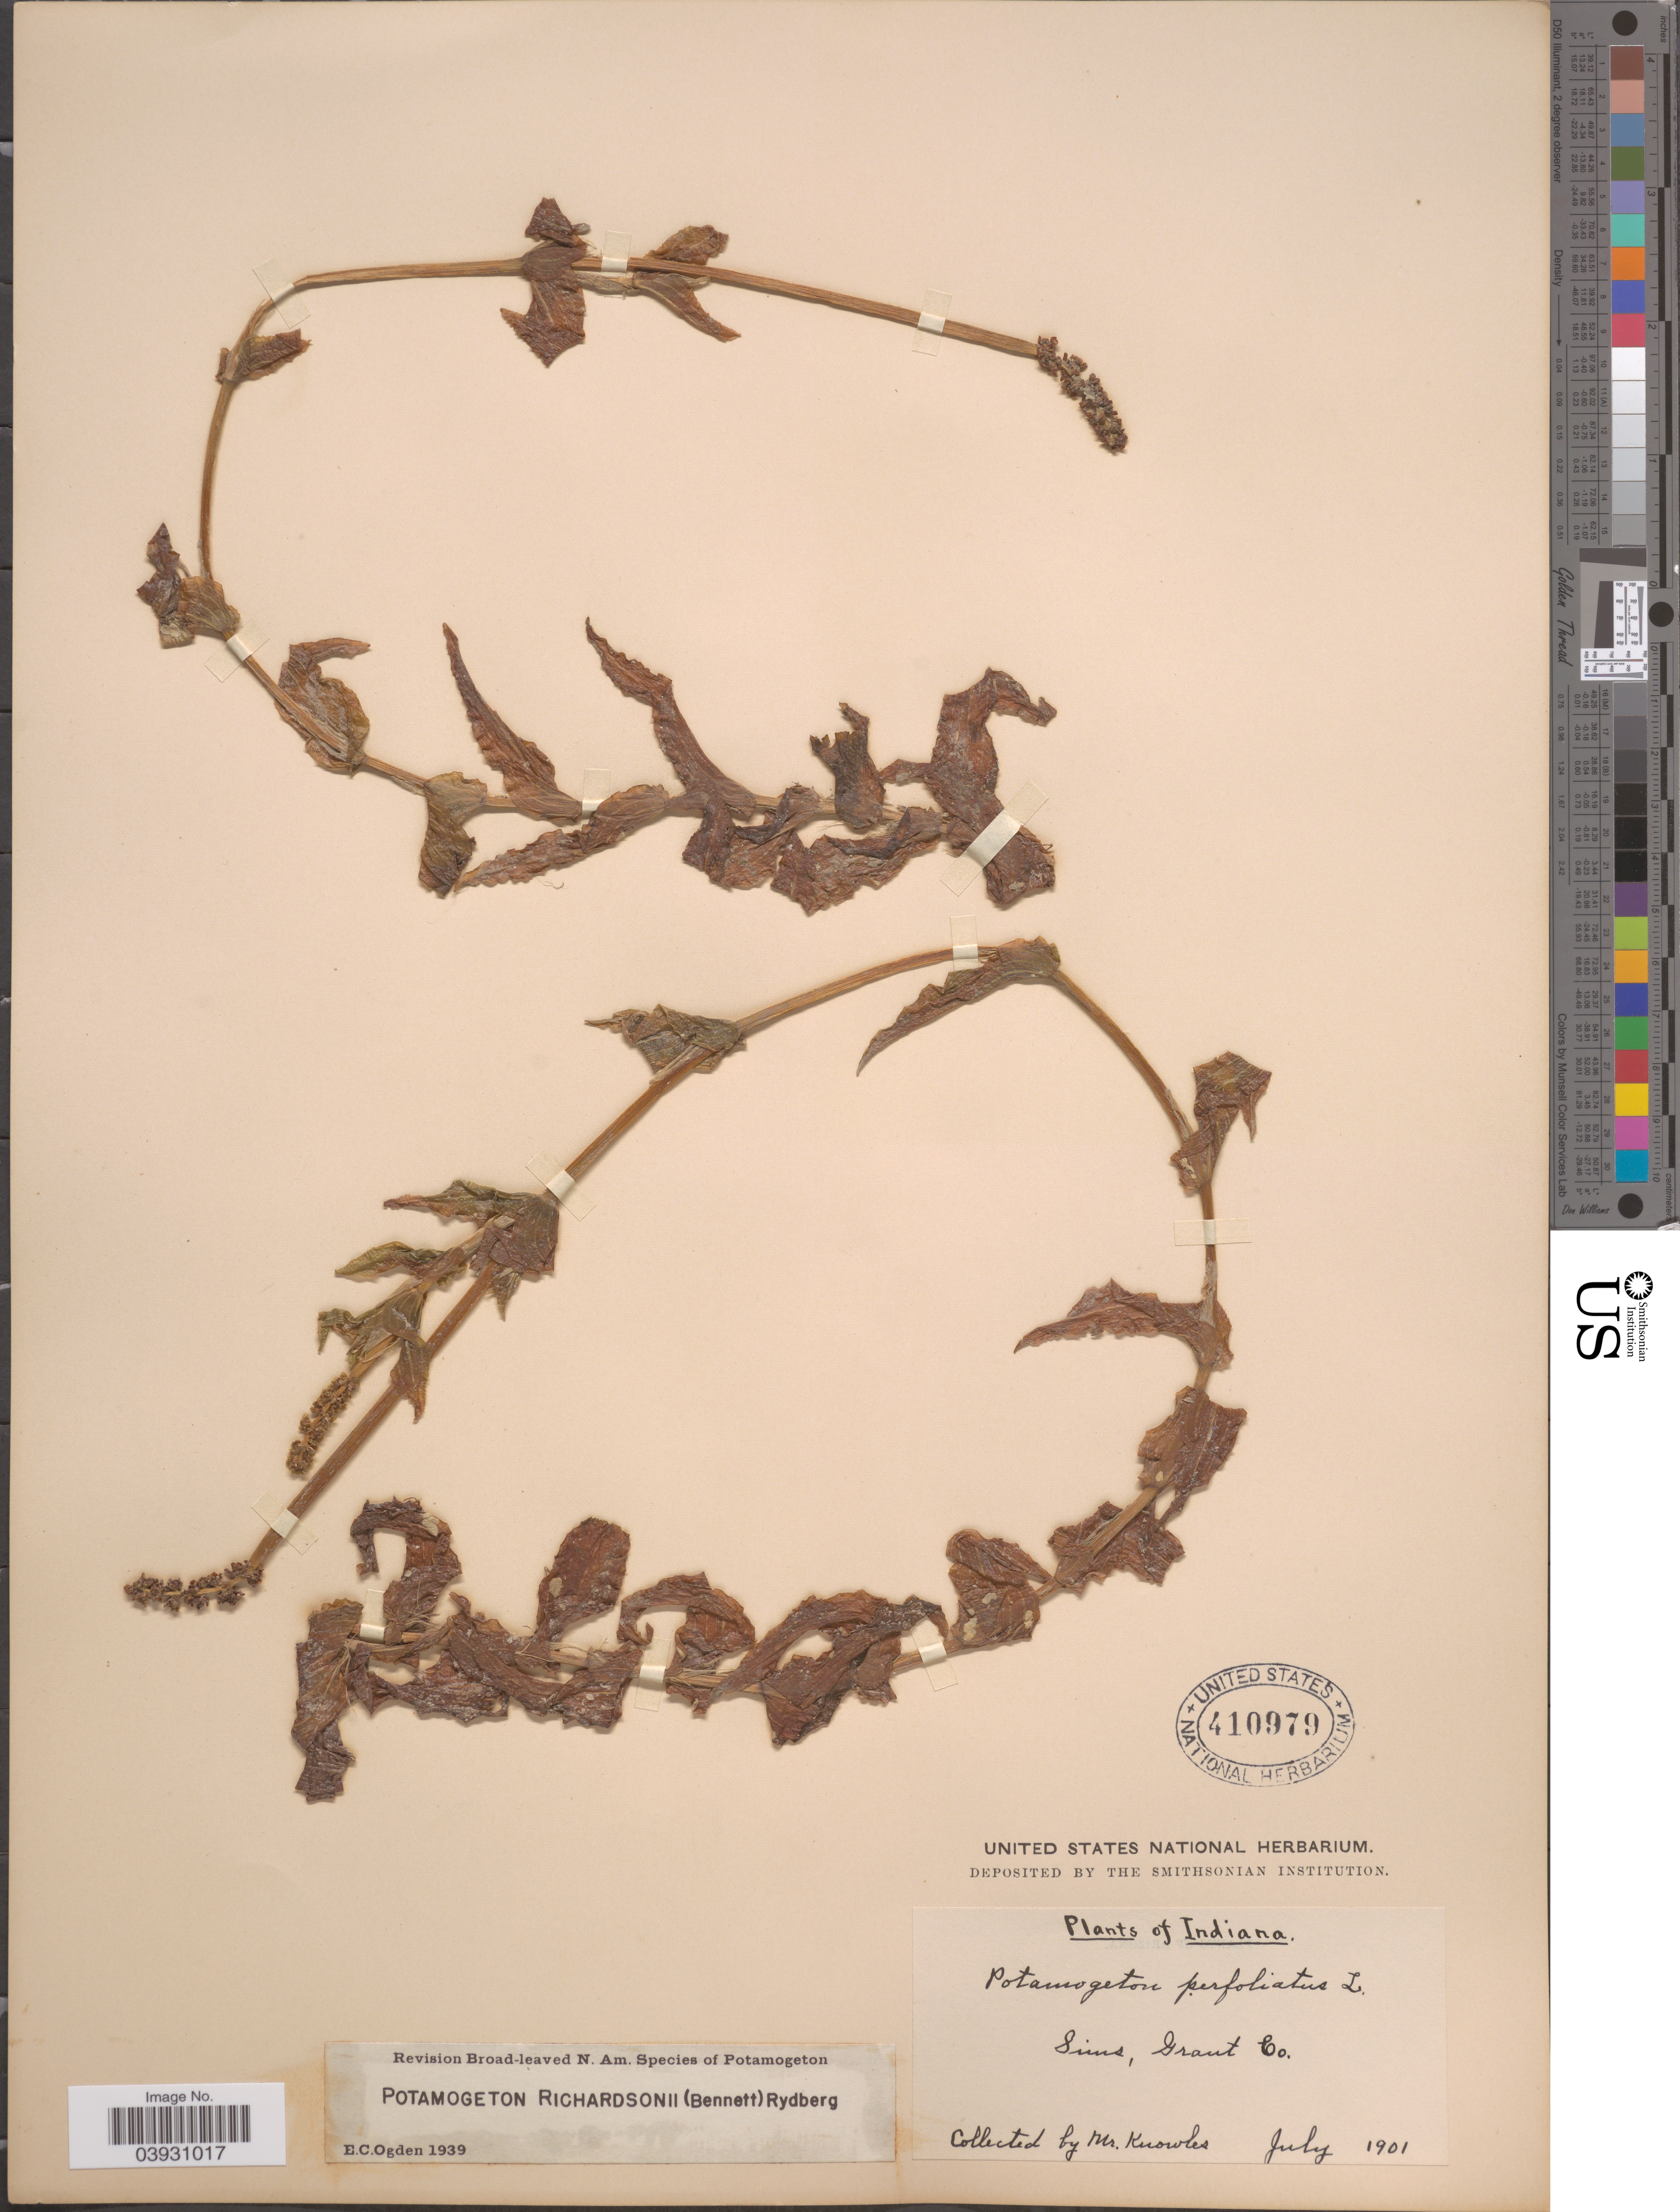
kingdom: Plantae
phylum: Tracheophyta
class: Liliopsida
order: Alismatales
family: Potamogetonaceae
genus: Potamogeton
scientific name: Potamogeton richardsonii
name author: (A.W. Benn.) Rydb.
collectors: Mr. Knowles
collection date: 1901-07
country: United States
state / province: Indiana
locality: Sims, Grant Co.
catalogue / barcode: US 410979